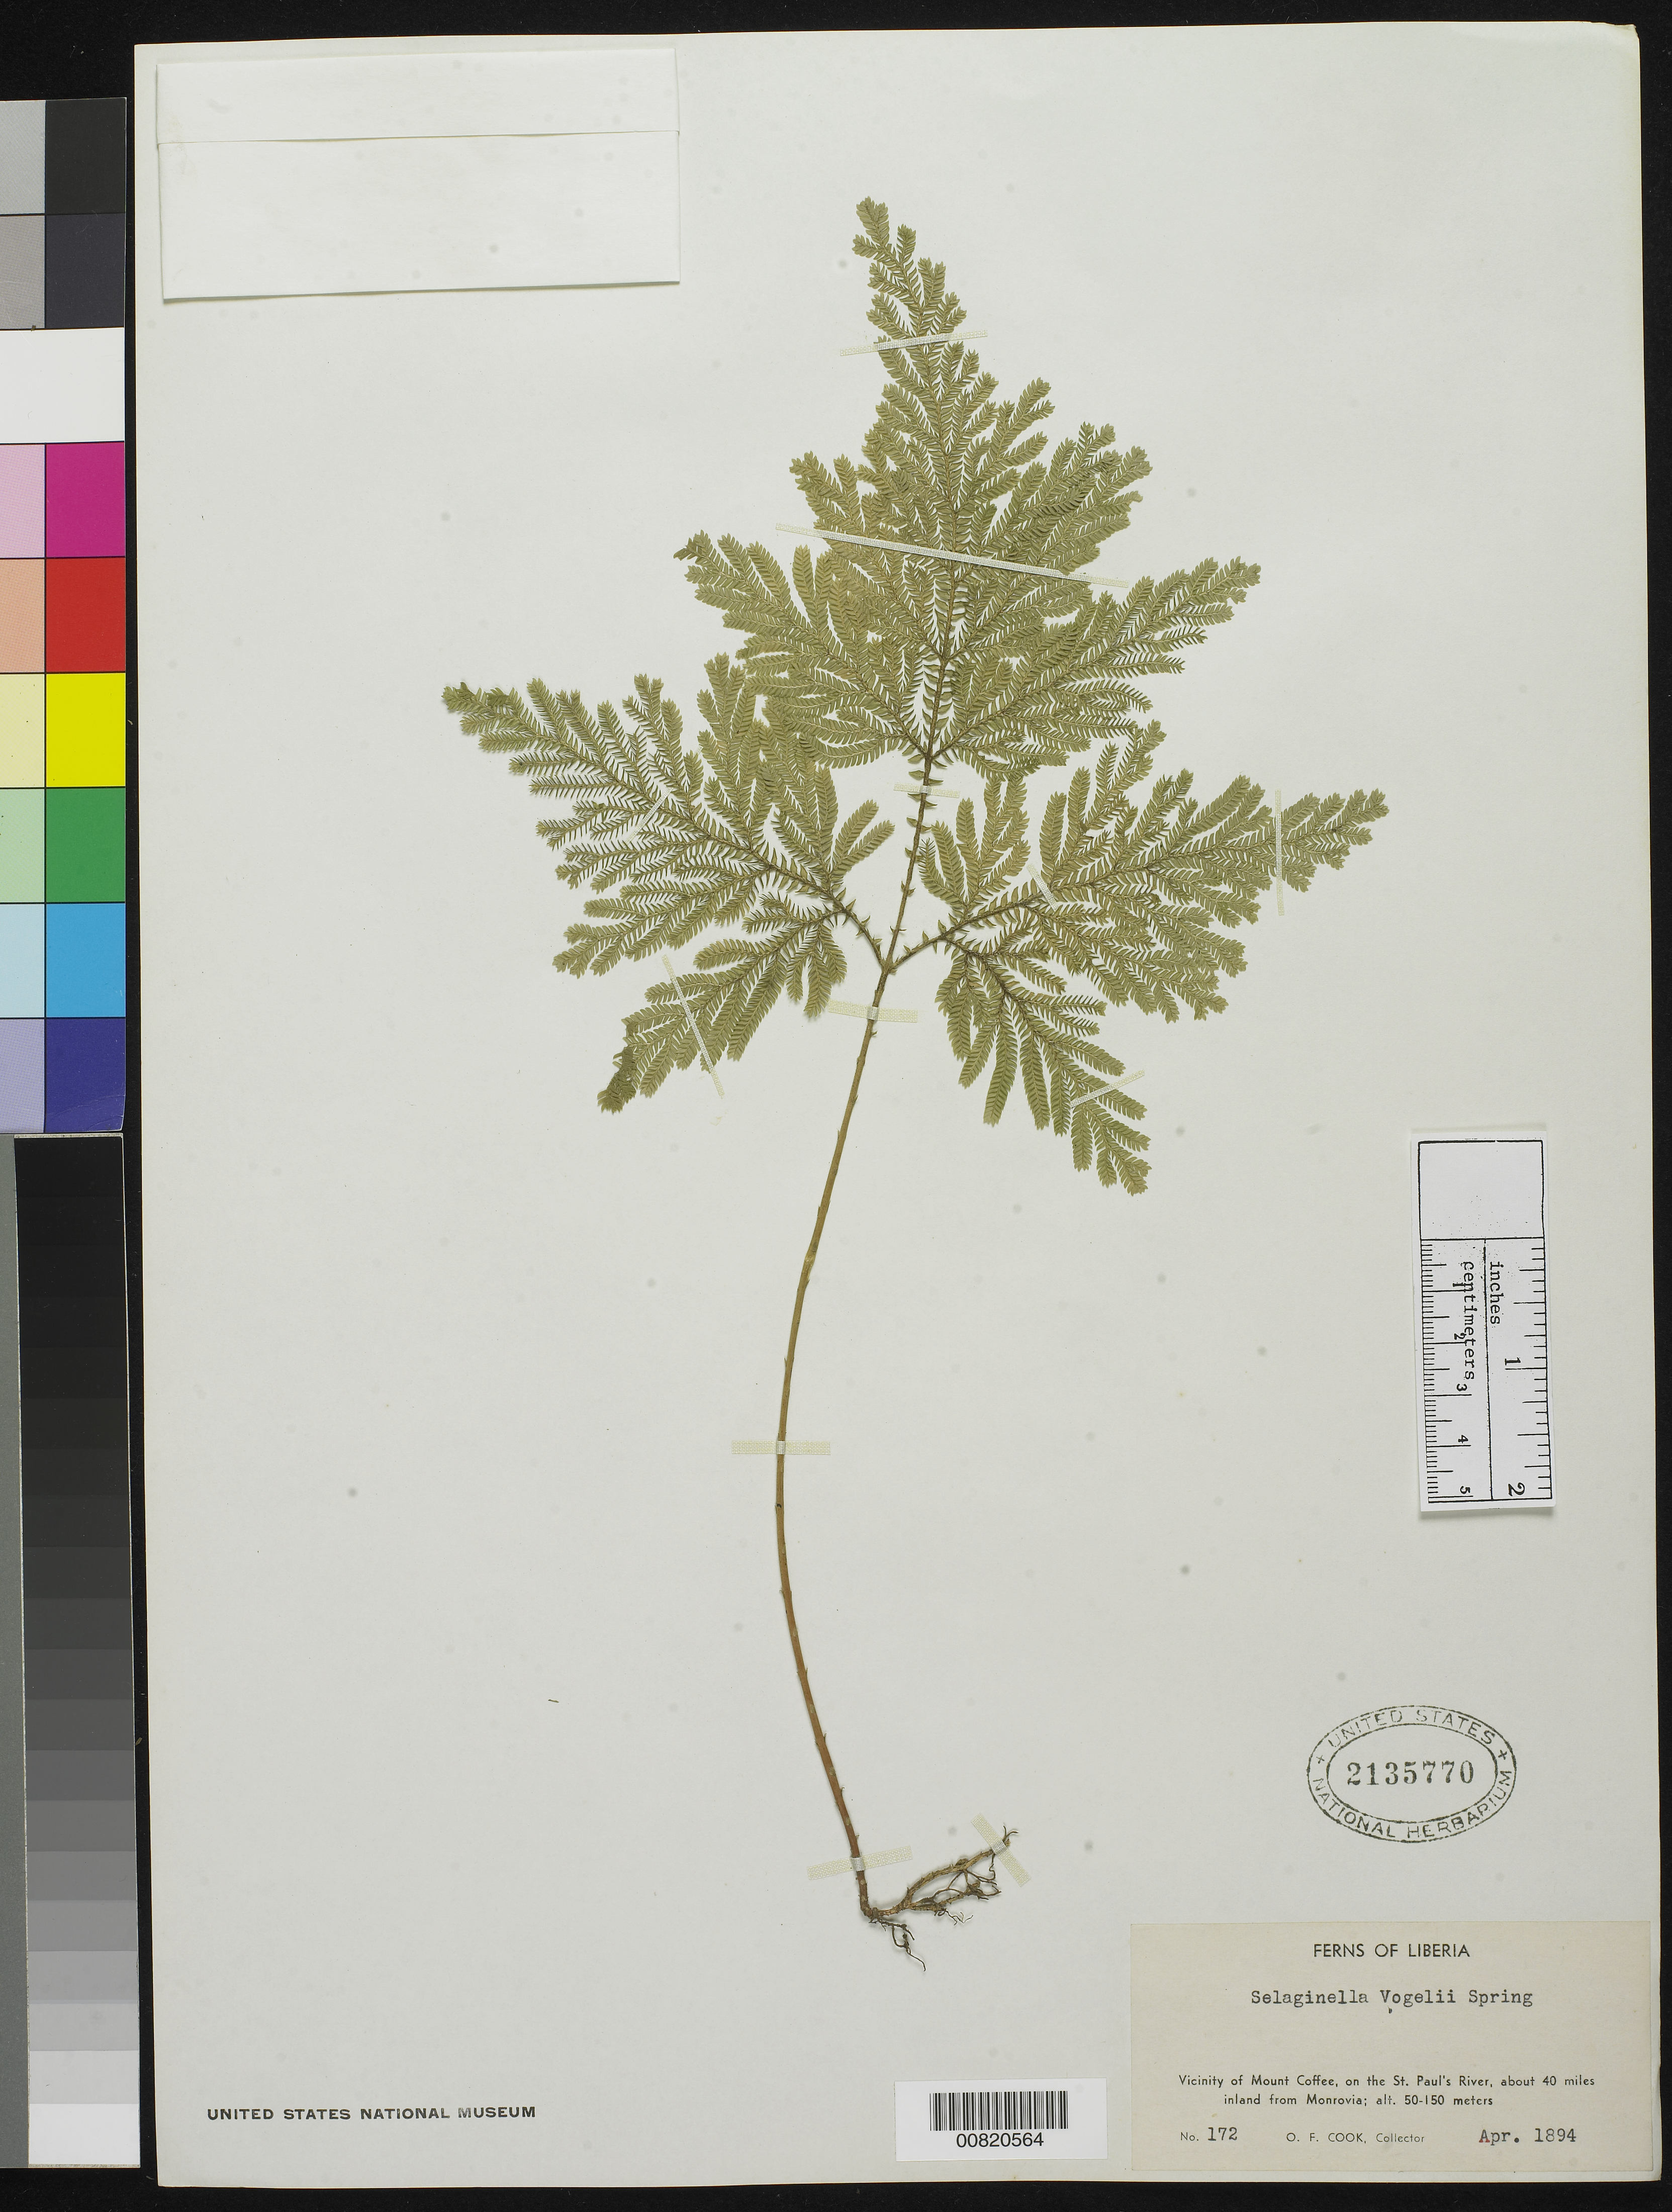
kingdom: Plantae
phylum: Tracheophyta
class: Lycopodiopsida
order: Selaginellales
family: Selaginellaceae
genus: Selaginella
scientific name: Selaginella vogelii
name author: Spring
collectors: O. F. Cook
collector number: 172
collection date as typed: Apr 1894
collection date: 1894-04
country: Liberia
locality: Vicinity of Mt. Coffee, on the St. Paul's River, about 40 miles inland from Monrovia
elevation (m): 50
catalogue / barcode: US 2135770